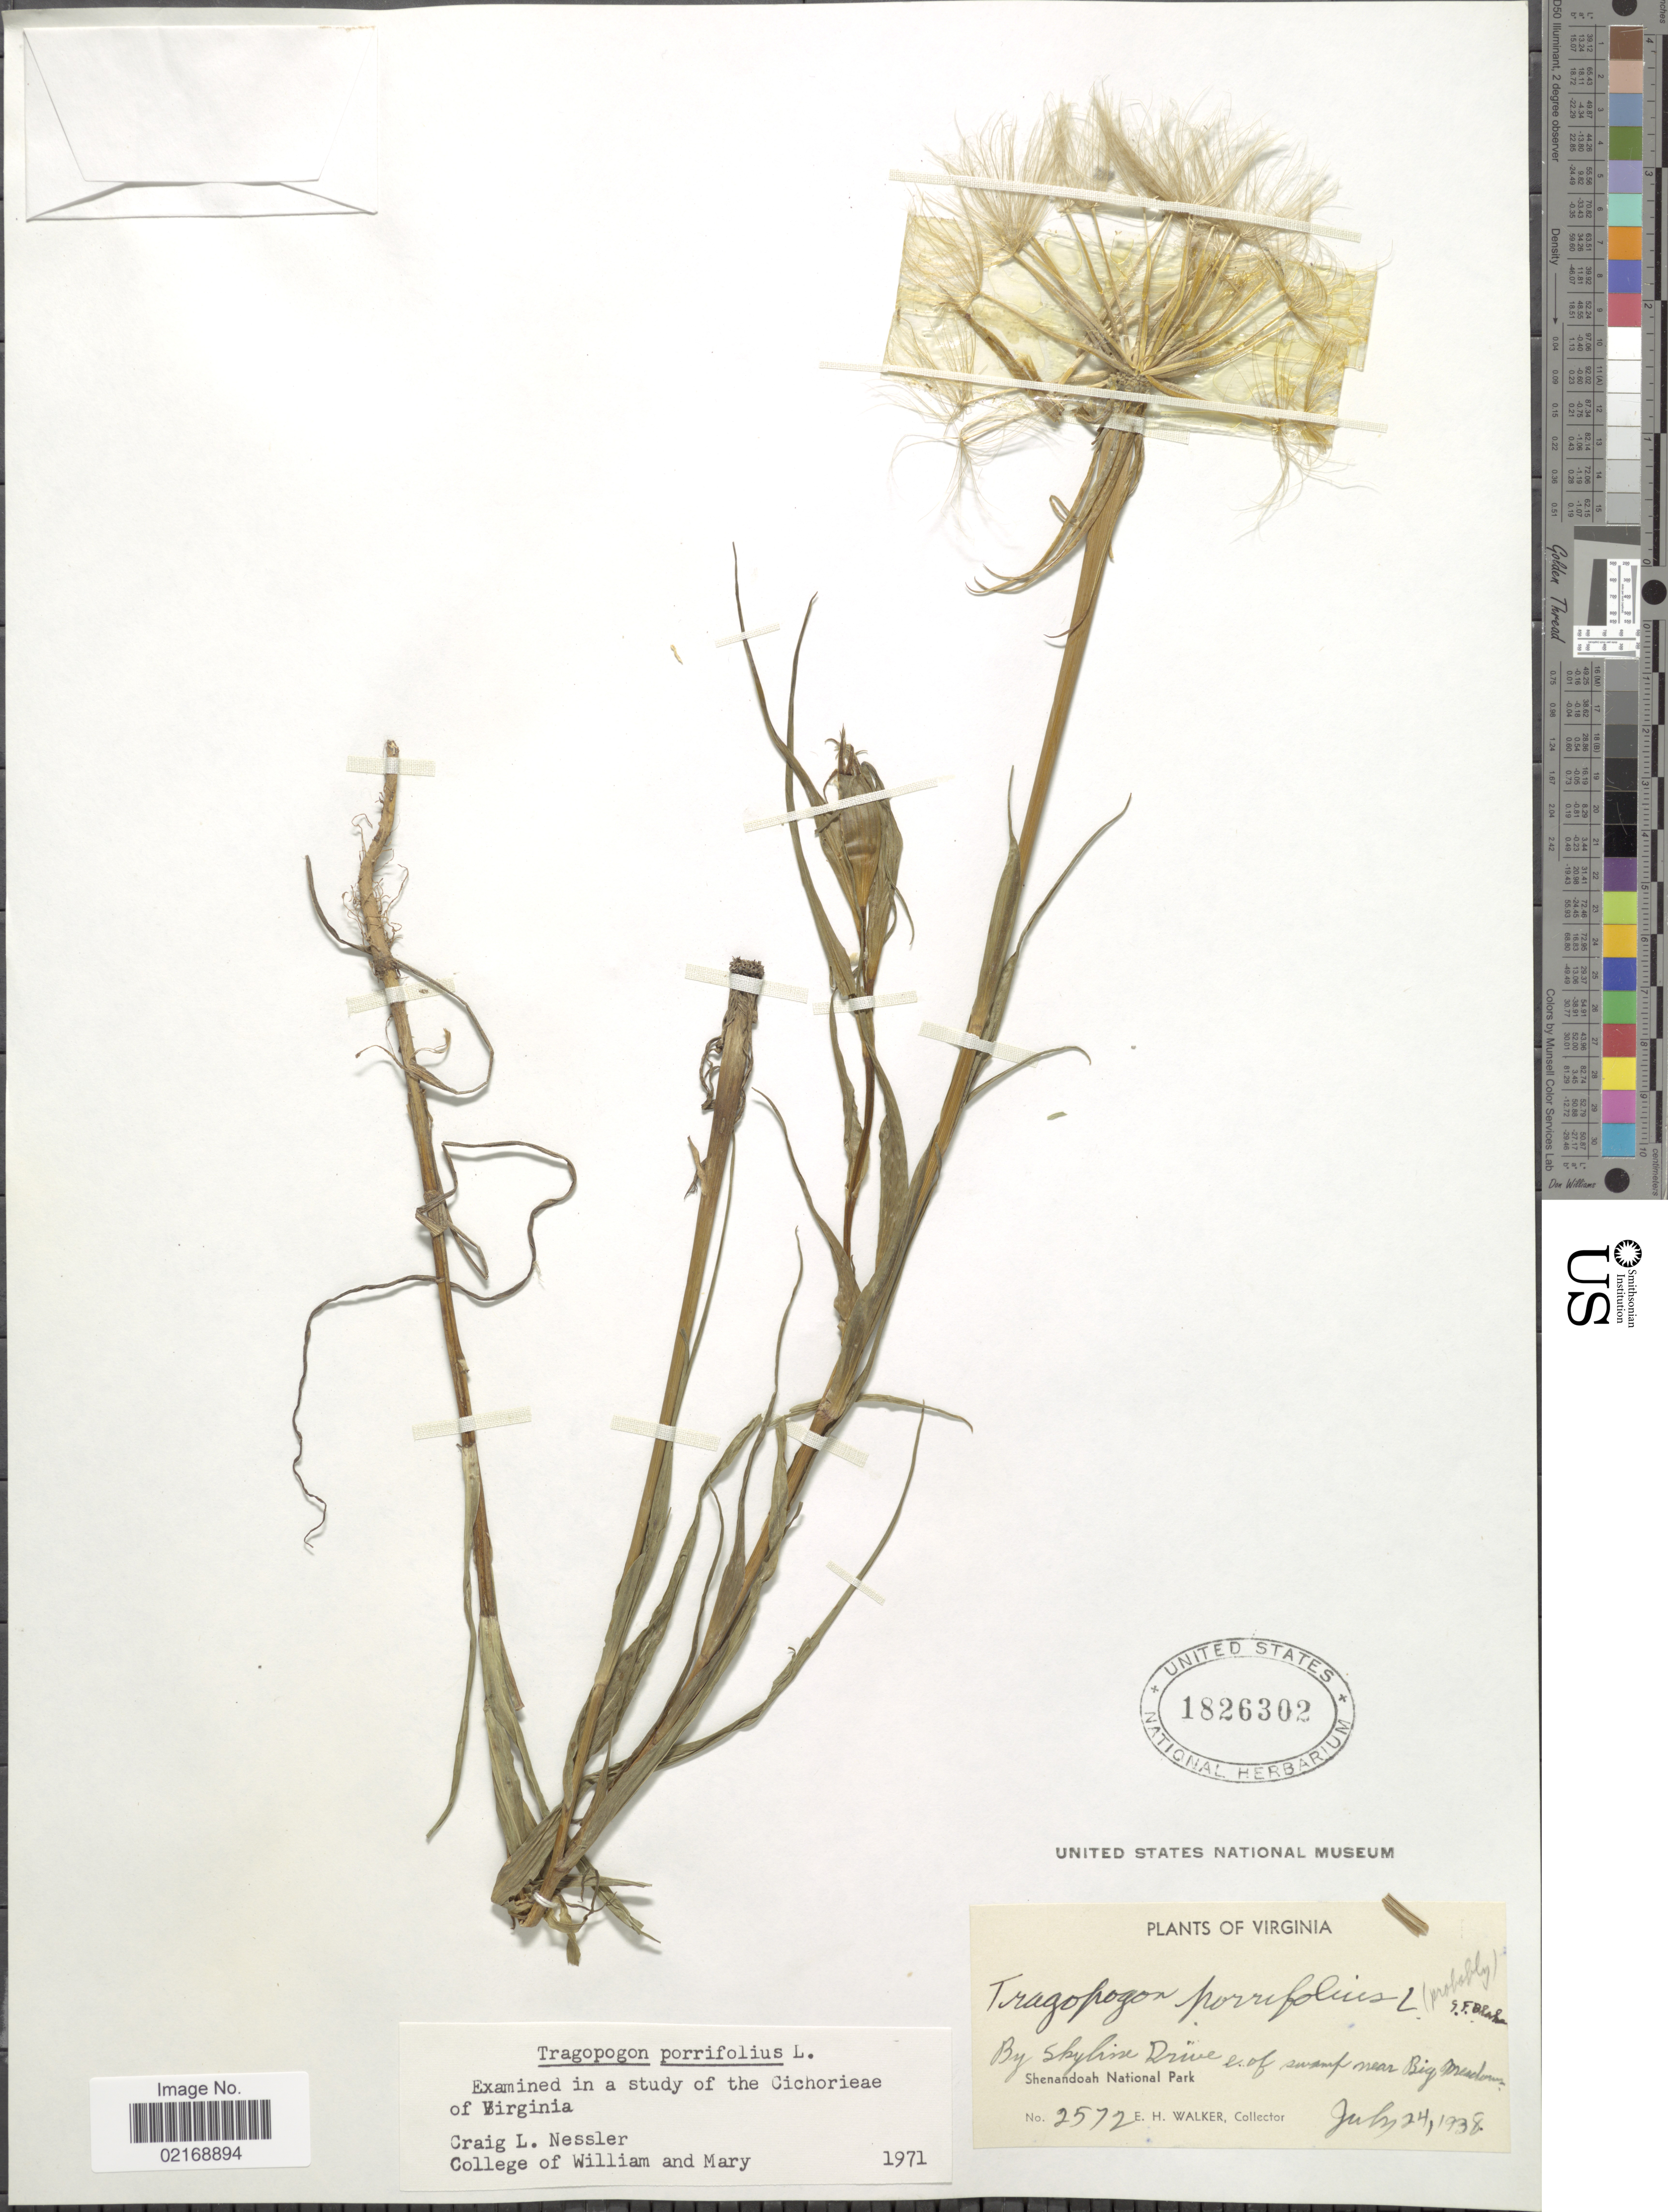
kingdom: Plantae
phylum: Tracheophyta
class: Magnoliopsida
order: Asterales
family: Asteraceae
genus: Tragopogon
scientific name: Tragopogon porrifolius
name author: L.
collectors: E. H. Walker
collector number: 2572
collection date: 1938-07-24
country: United States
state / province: Virginia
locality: By skyline Drive e. of swamp near Big Meadow. Shenandoah National Park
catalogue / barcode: US 1826302